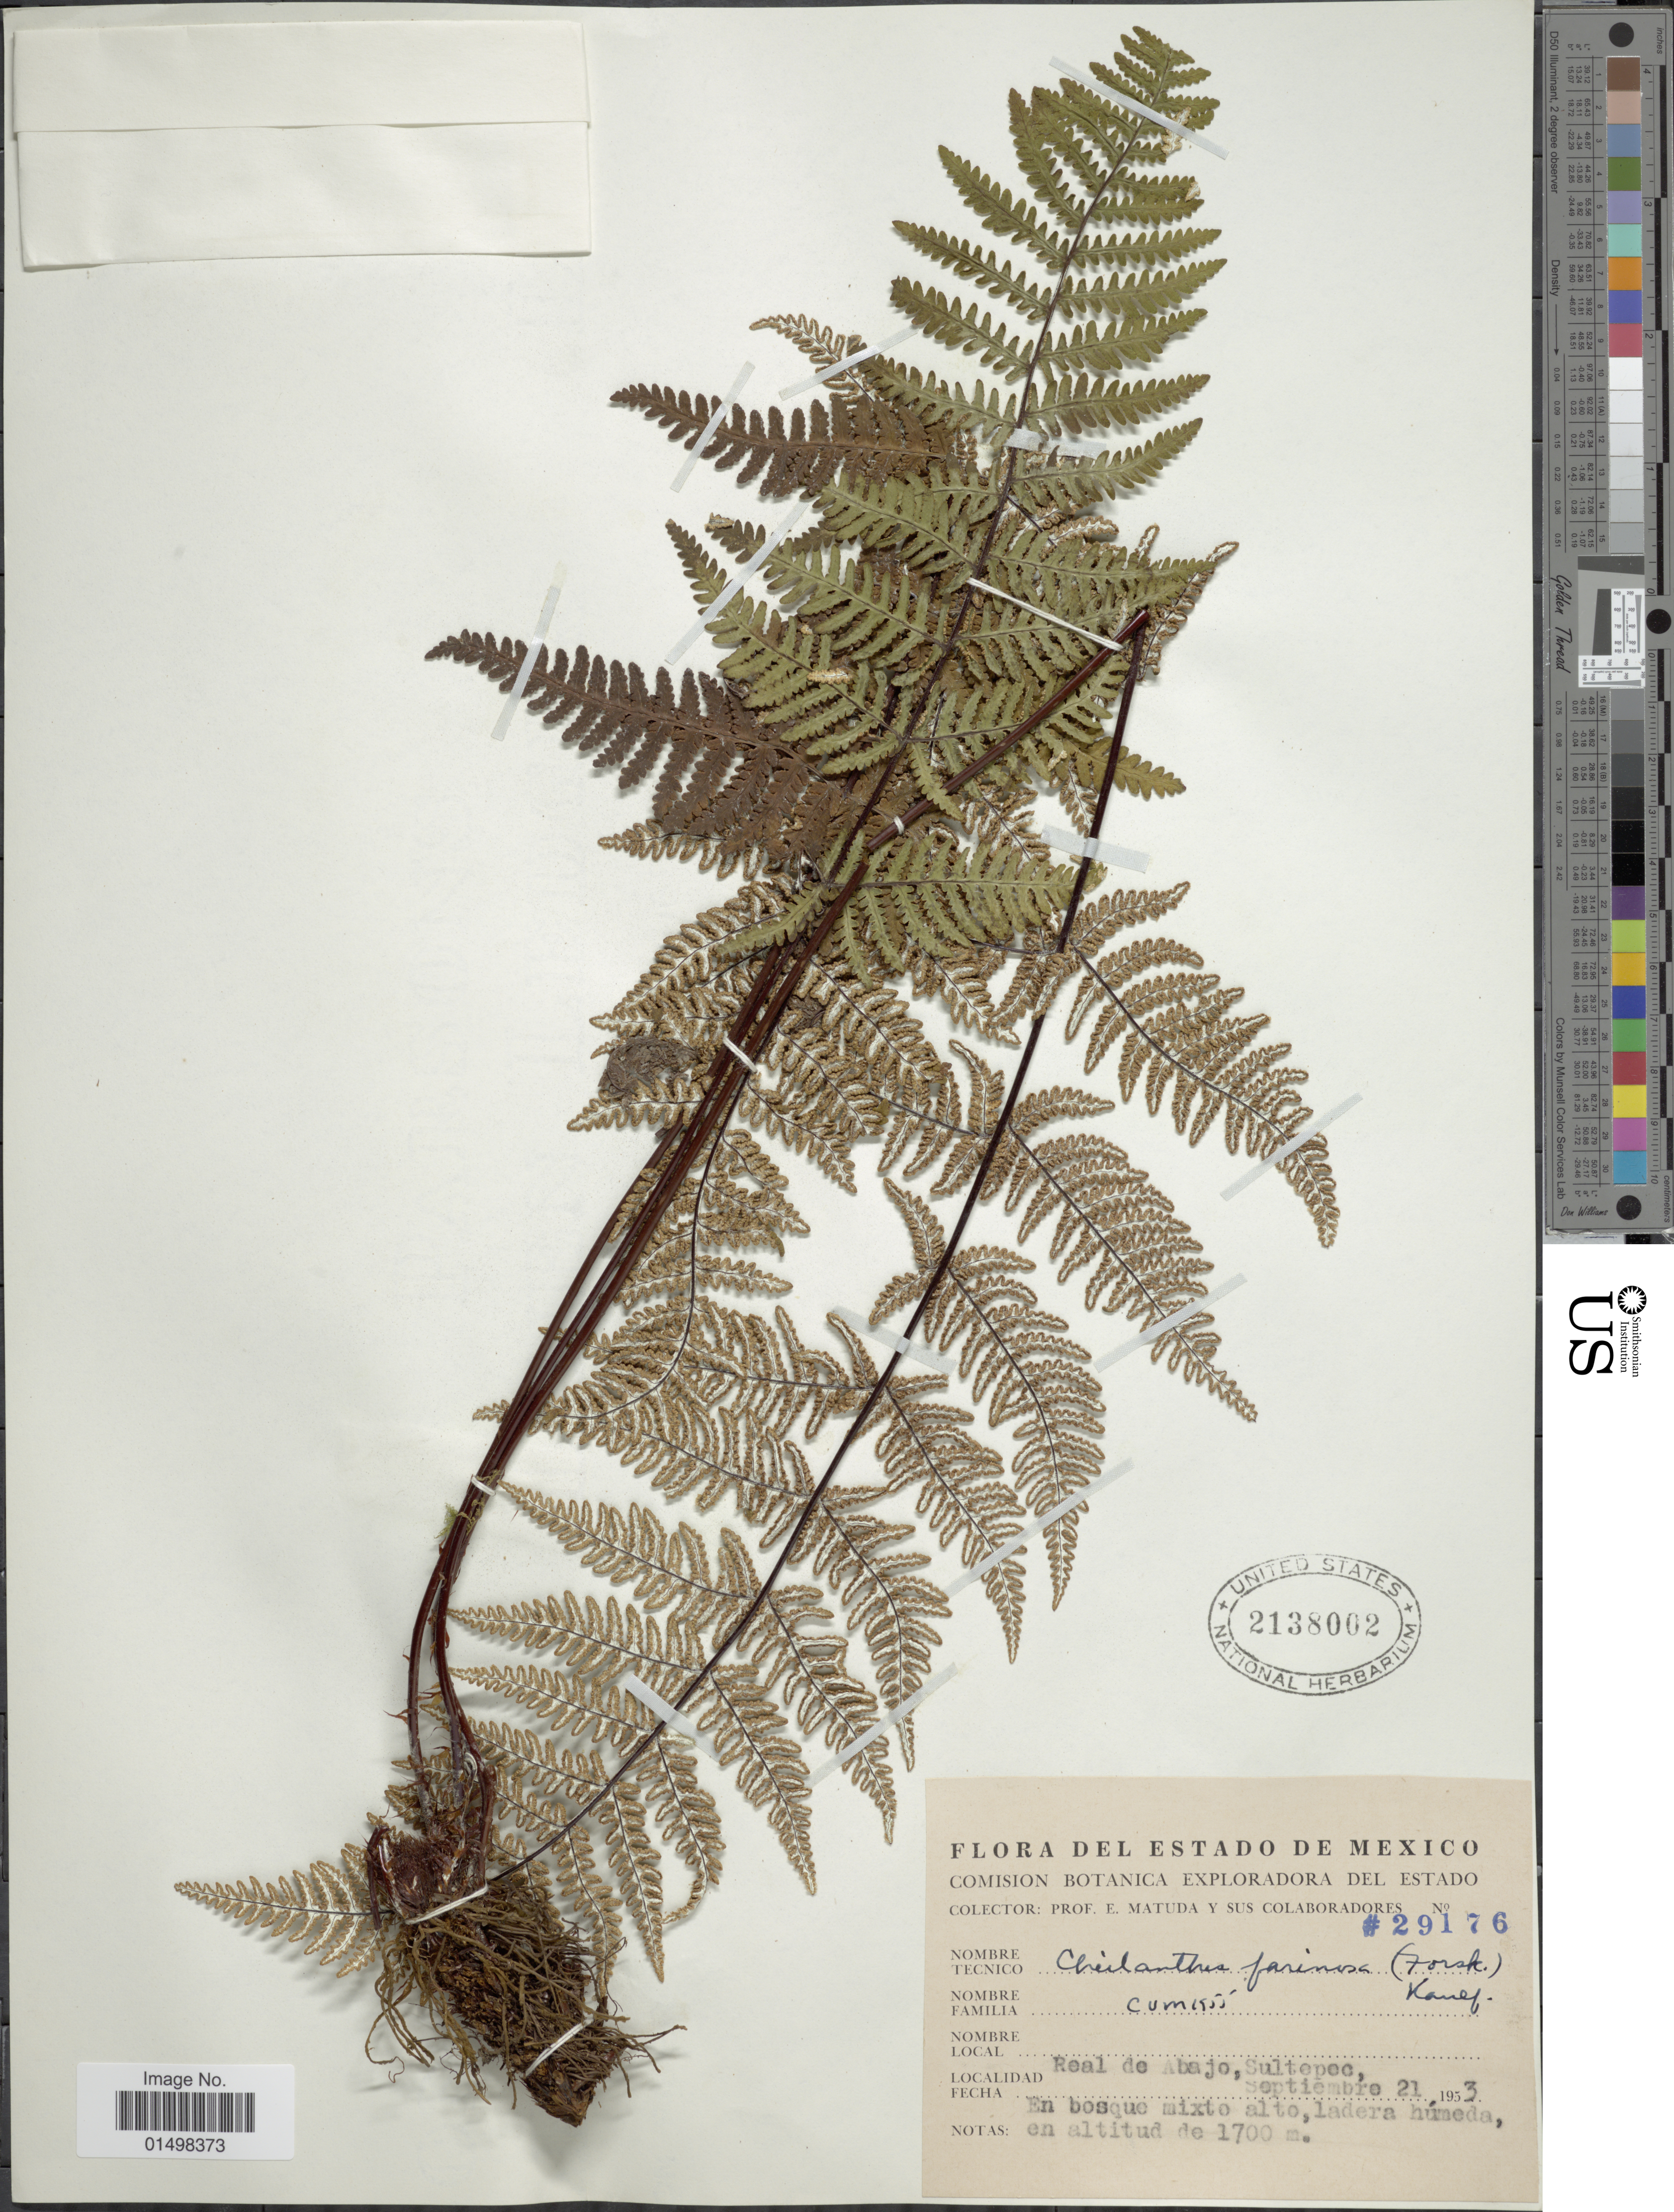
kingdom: Plantae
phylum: Tracheophyta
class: Polypodiopsida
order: Polypodiales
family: Pteridaceae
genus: Aleuritopteris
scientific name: Aleuritopteris farinosa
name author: (Forssk.) Fée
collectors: E. Matuda & et al.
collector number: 29176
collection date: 1953-09-21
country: Mexico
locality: Real de Abajo, Sultepec.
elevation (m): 1700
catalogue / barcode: US 2138002